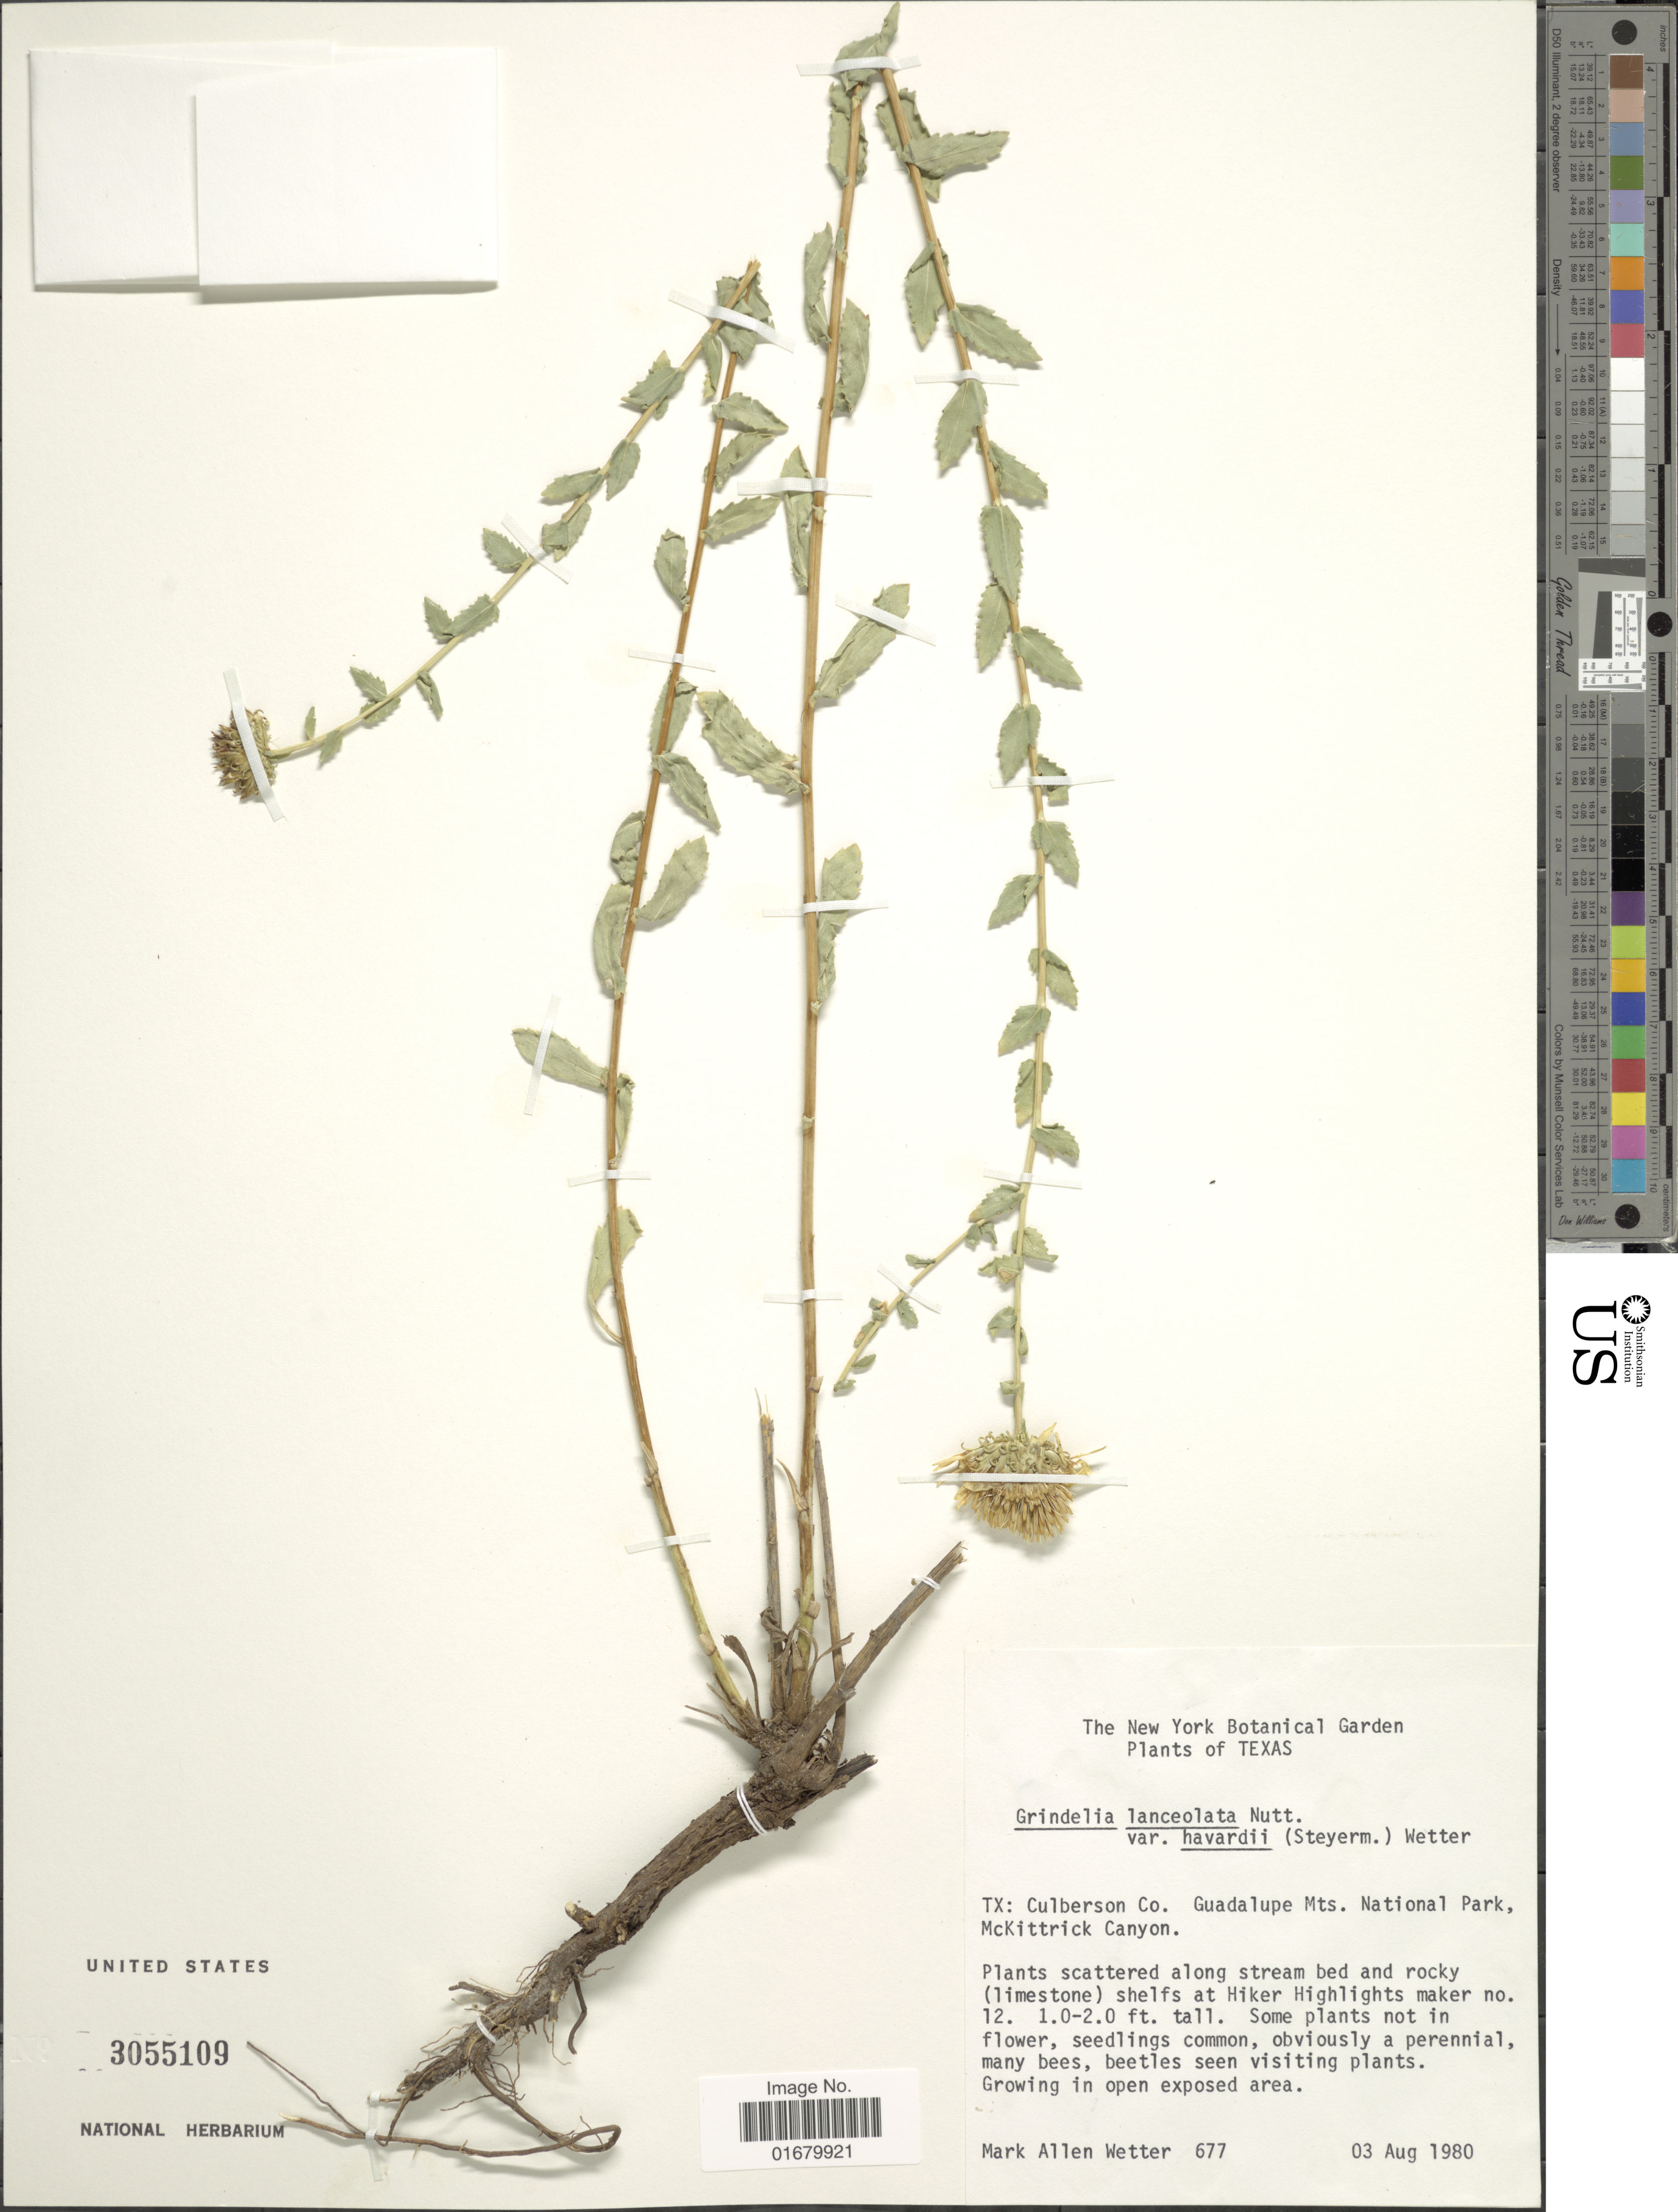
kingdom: Plantae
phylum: Tracheophyta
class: Magnoliopsida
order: Asterales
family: Asteraceae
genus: Grindelia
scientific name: Grindelia lanceolata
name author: Nutt.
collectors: M. Wetter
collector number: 677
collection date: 1980-08-03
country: United States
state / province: Texas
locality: Culberson Co. Guadulpe Mts. National Park, McKittrick Canyon.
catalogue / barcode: US 3055109